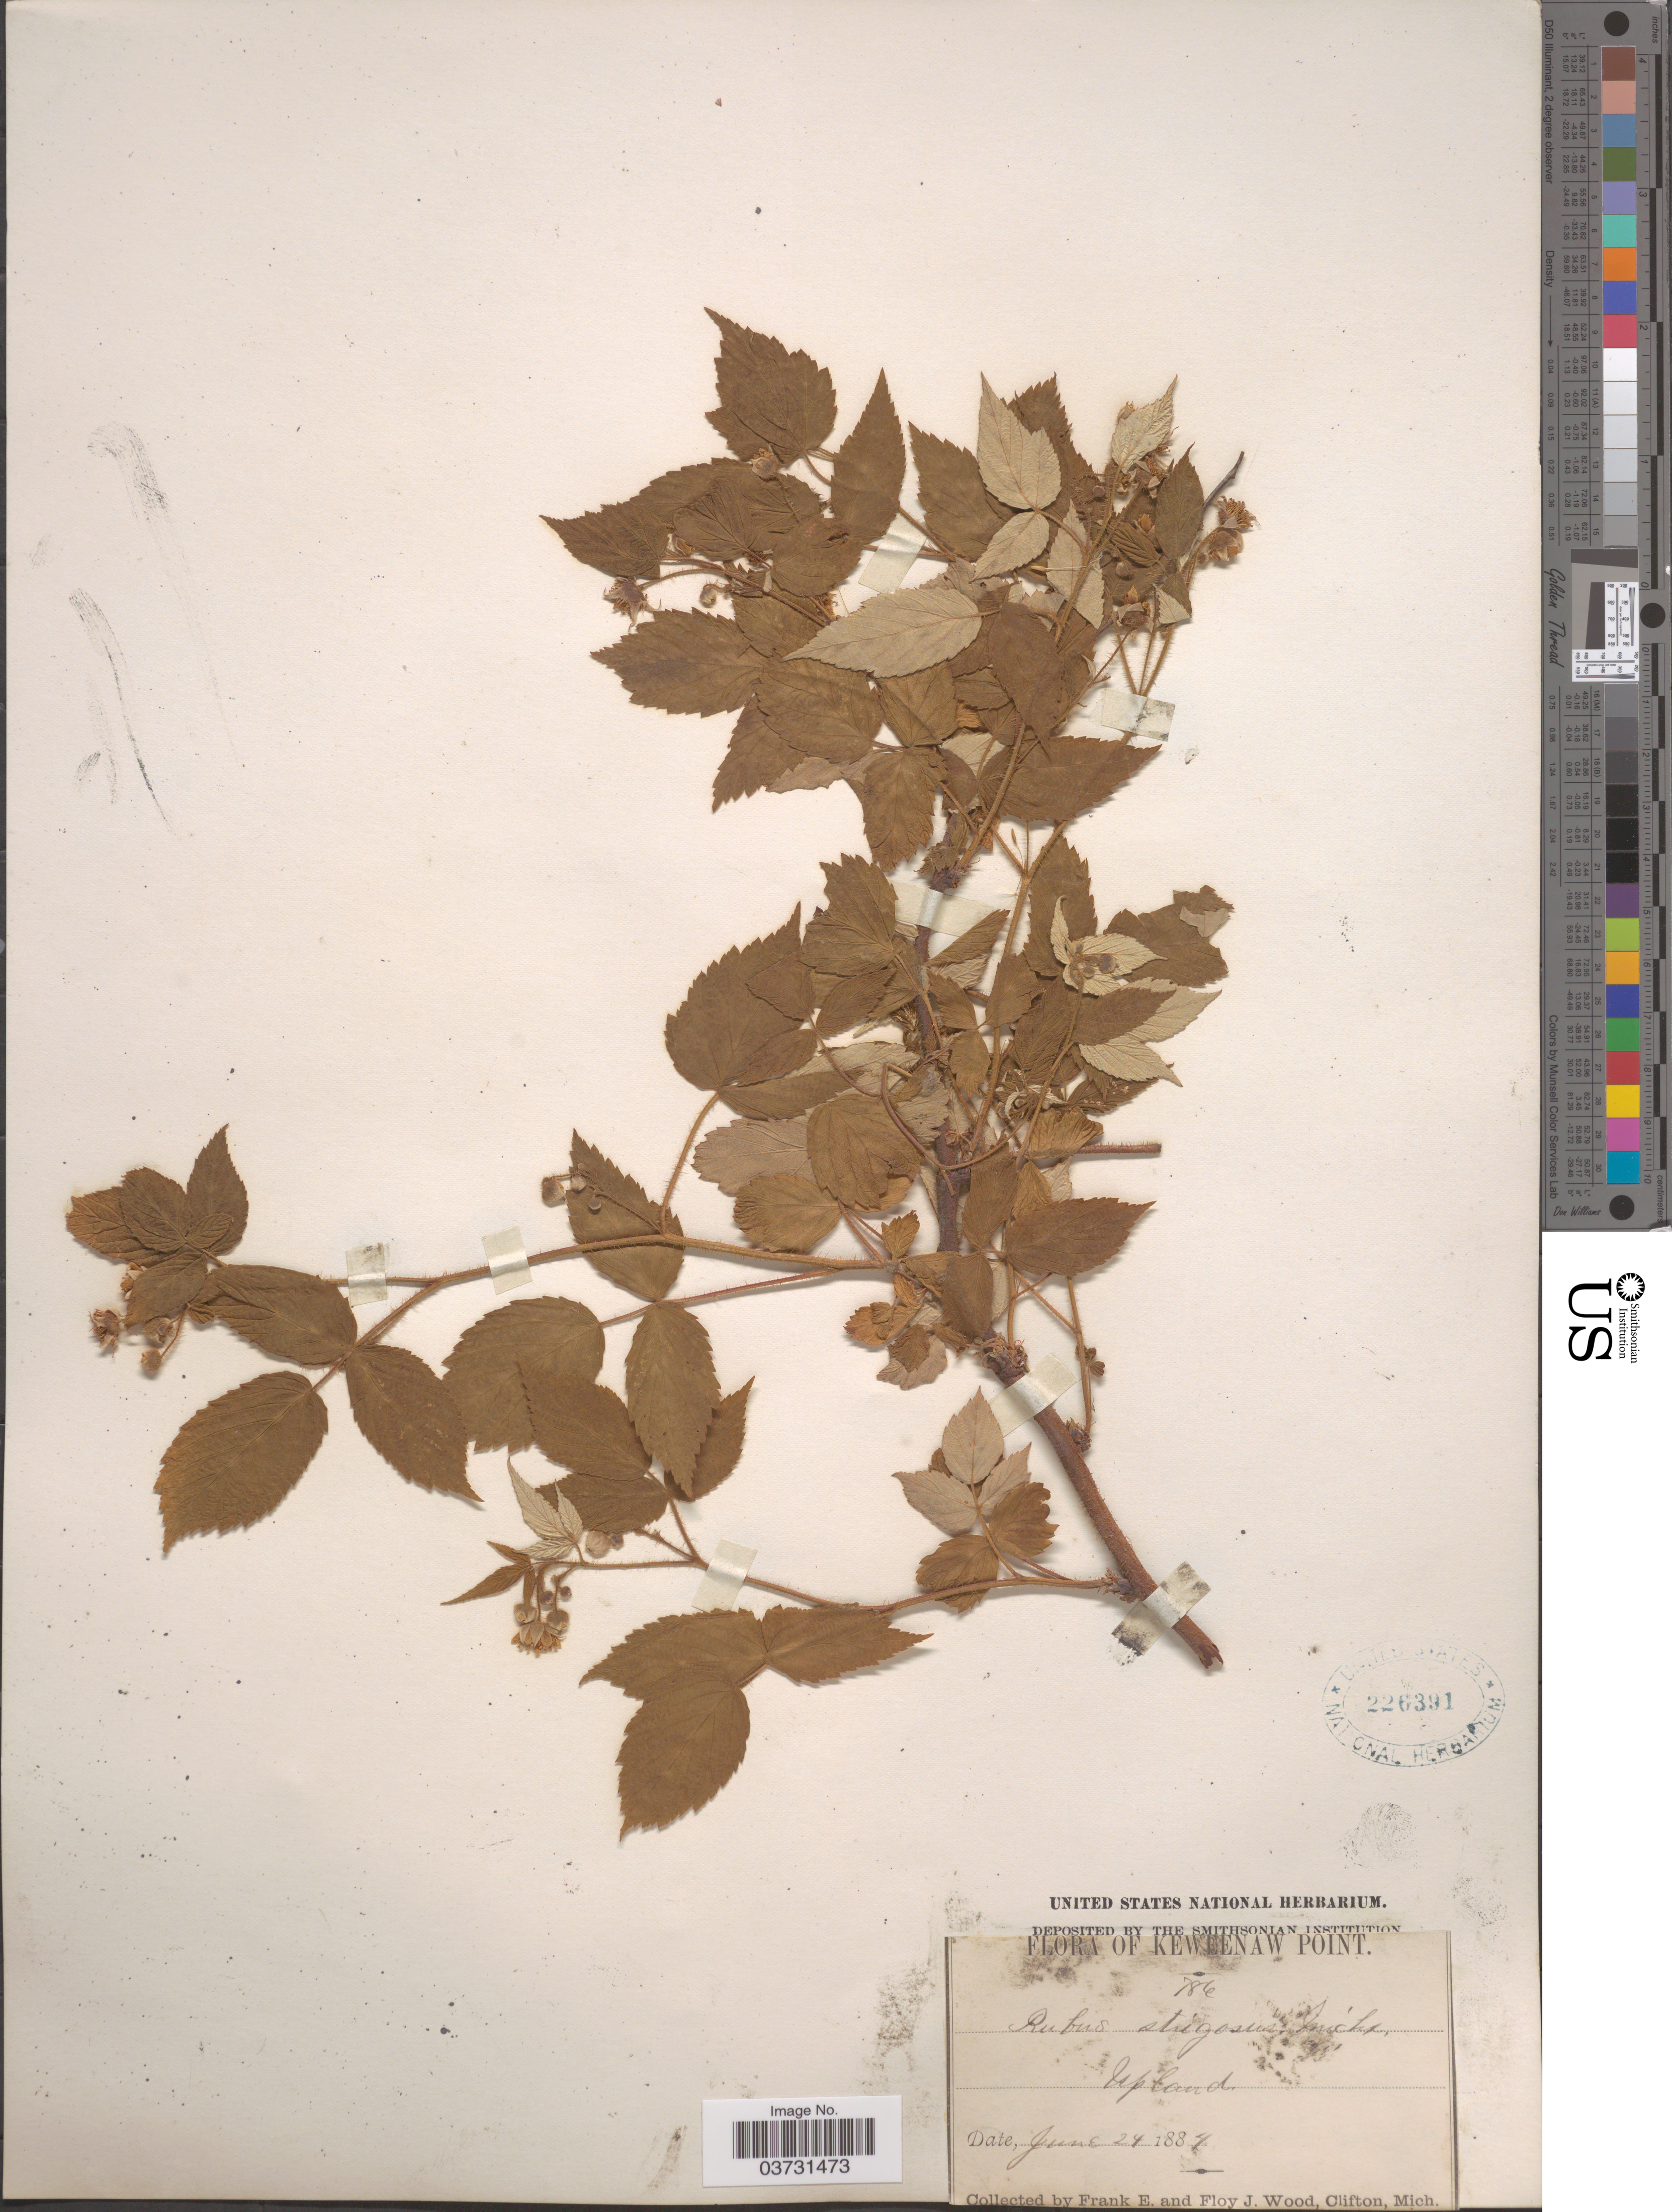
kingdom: Plantae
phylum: Tracheophyta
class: Magnoliopsida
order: Rosales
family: Rosaceae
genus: Rubus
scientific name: Rubus strigosus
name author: Michx.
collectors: F. Wood & F. Wood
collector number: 786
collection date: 1884-06-24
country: United States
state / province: Michigan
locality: Keweenaw Point. Upland.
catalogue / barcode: US 226391